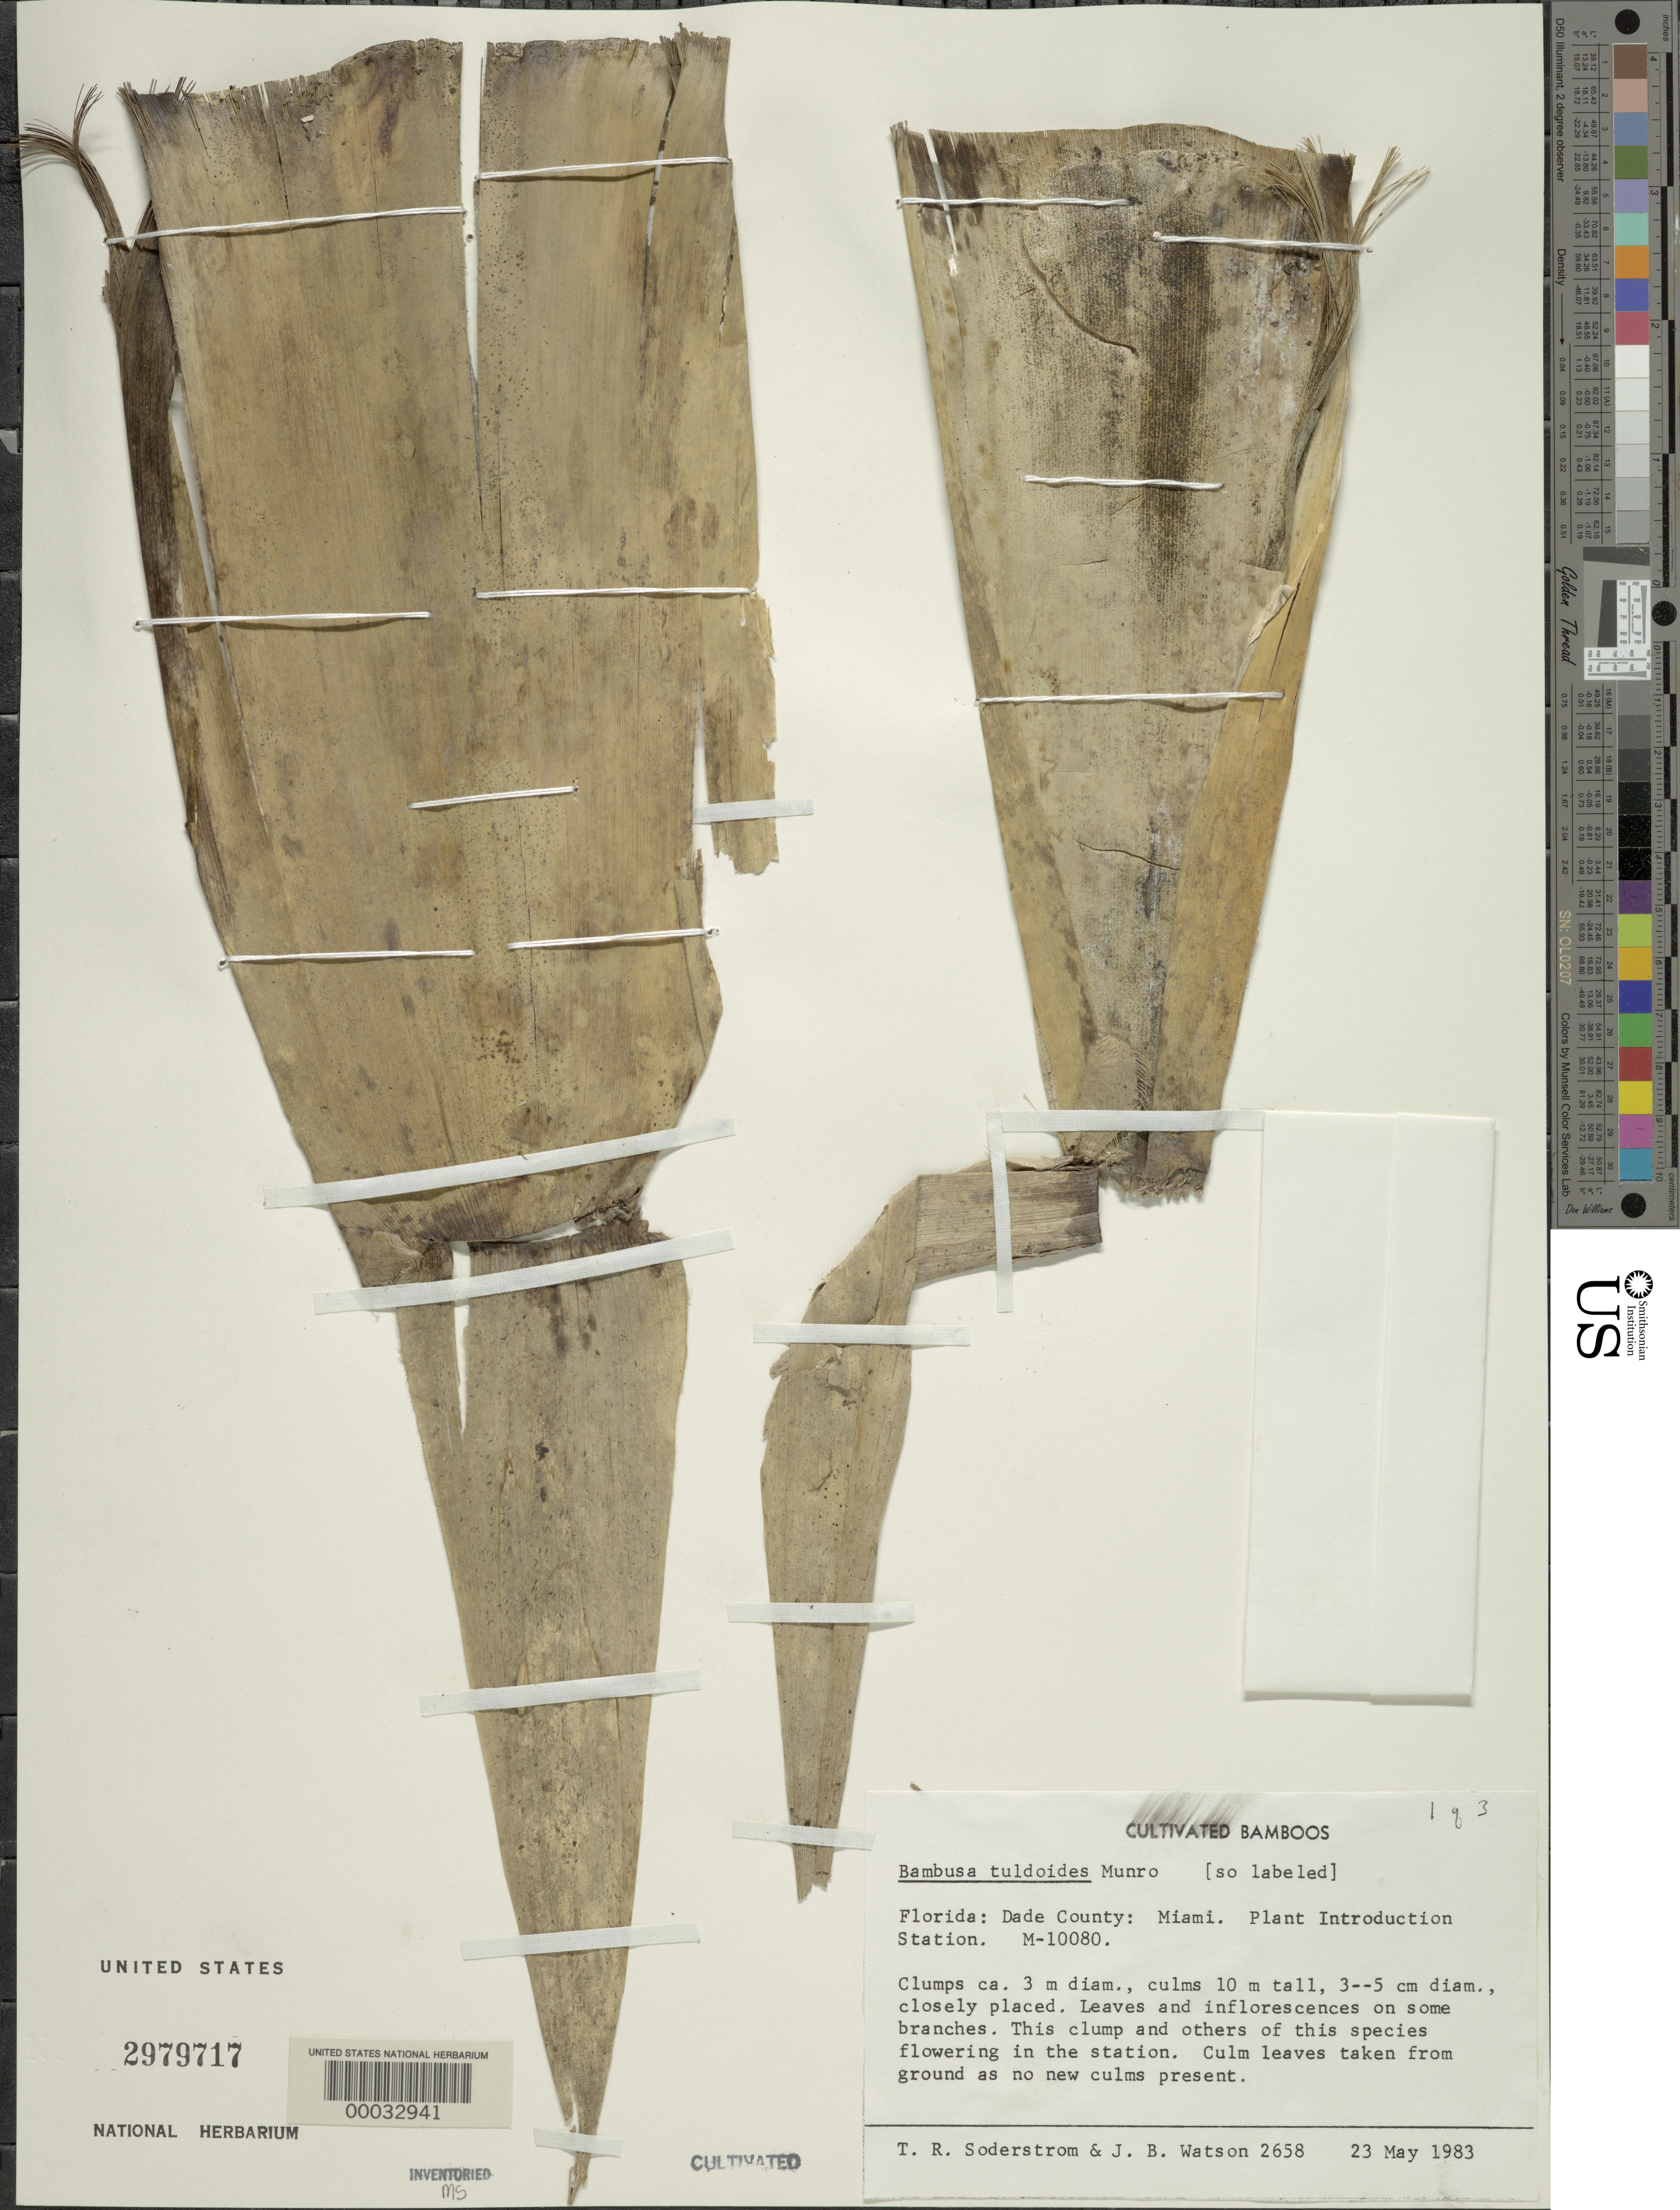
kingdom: Plantae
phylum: Tracheophyta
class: Liliopsida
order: Poales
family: Poaceae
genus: Bambusa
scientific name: Bambusa tuldoides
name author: Munro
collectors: T. R. Soderstrom & J. B. Watson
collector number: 2658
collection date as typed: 23 May 1983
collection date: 1983-05-23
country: United States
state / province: Florida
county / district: Dade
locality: Plant Introduction Station-Miami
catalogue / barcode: US 2979717